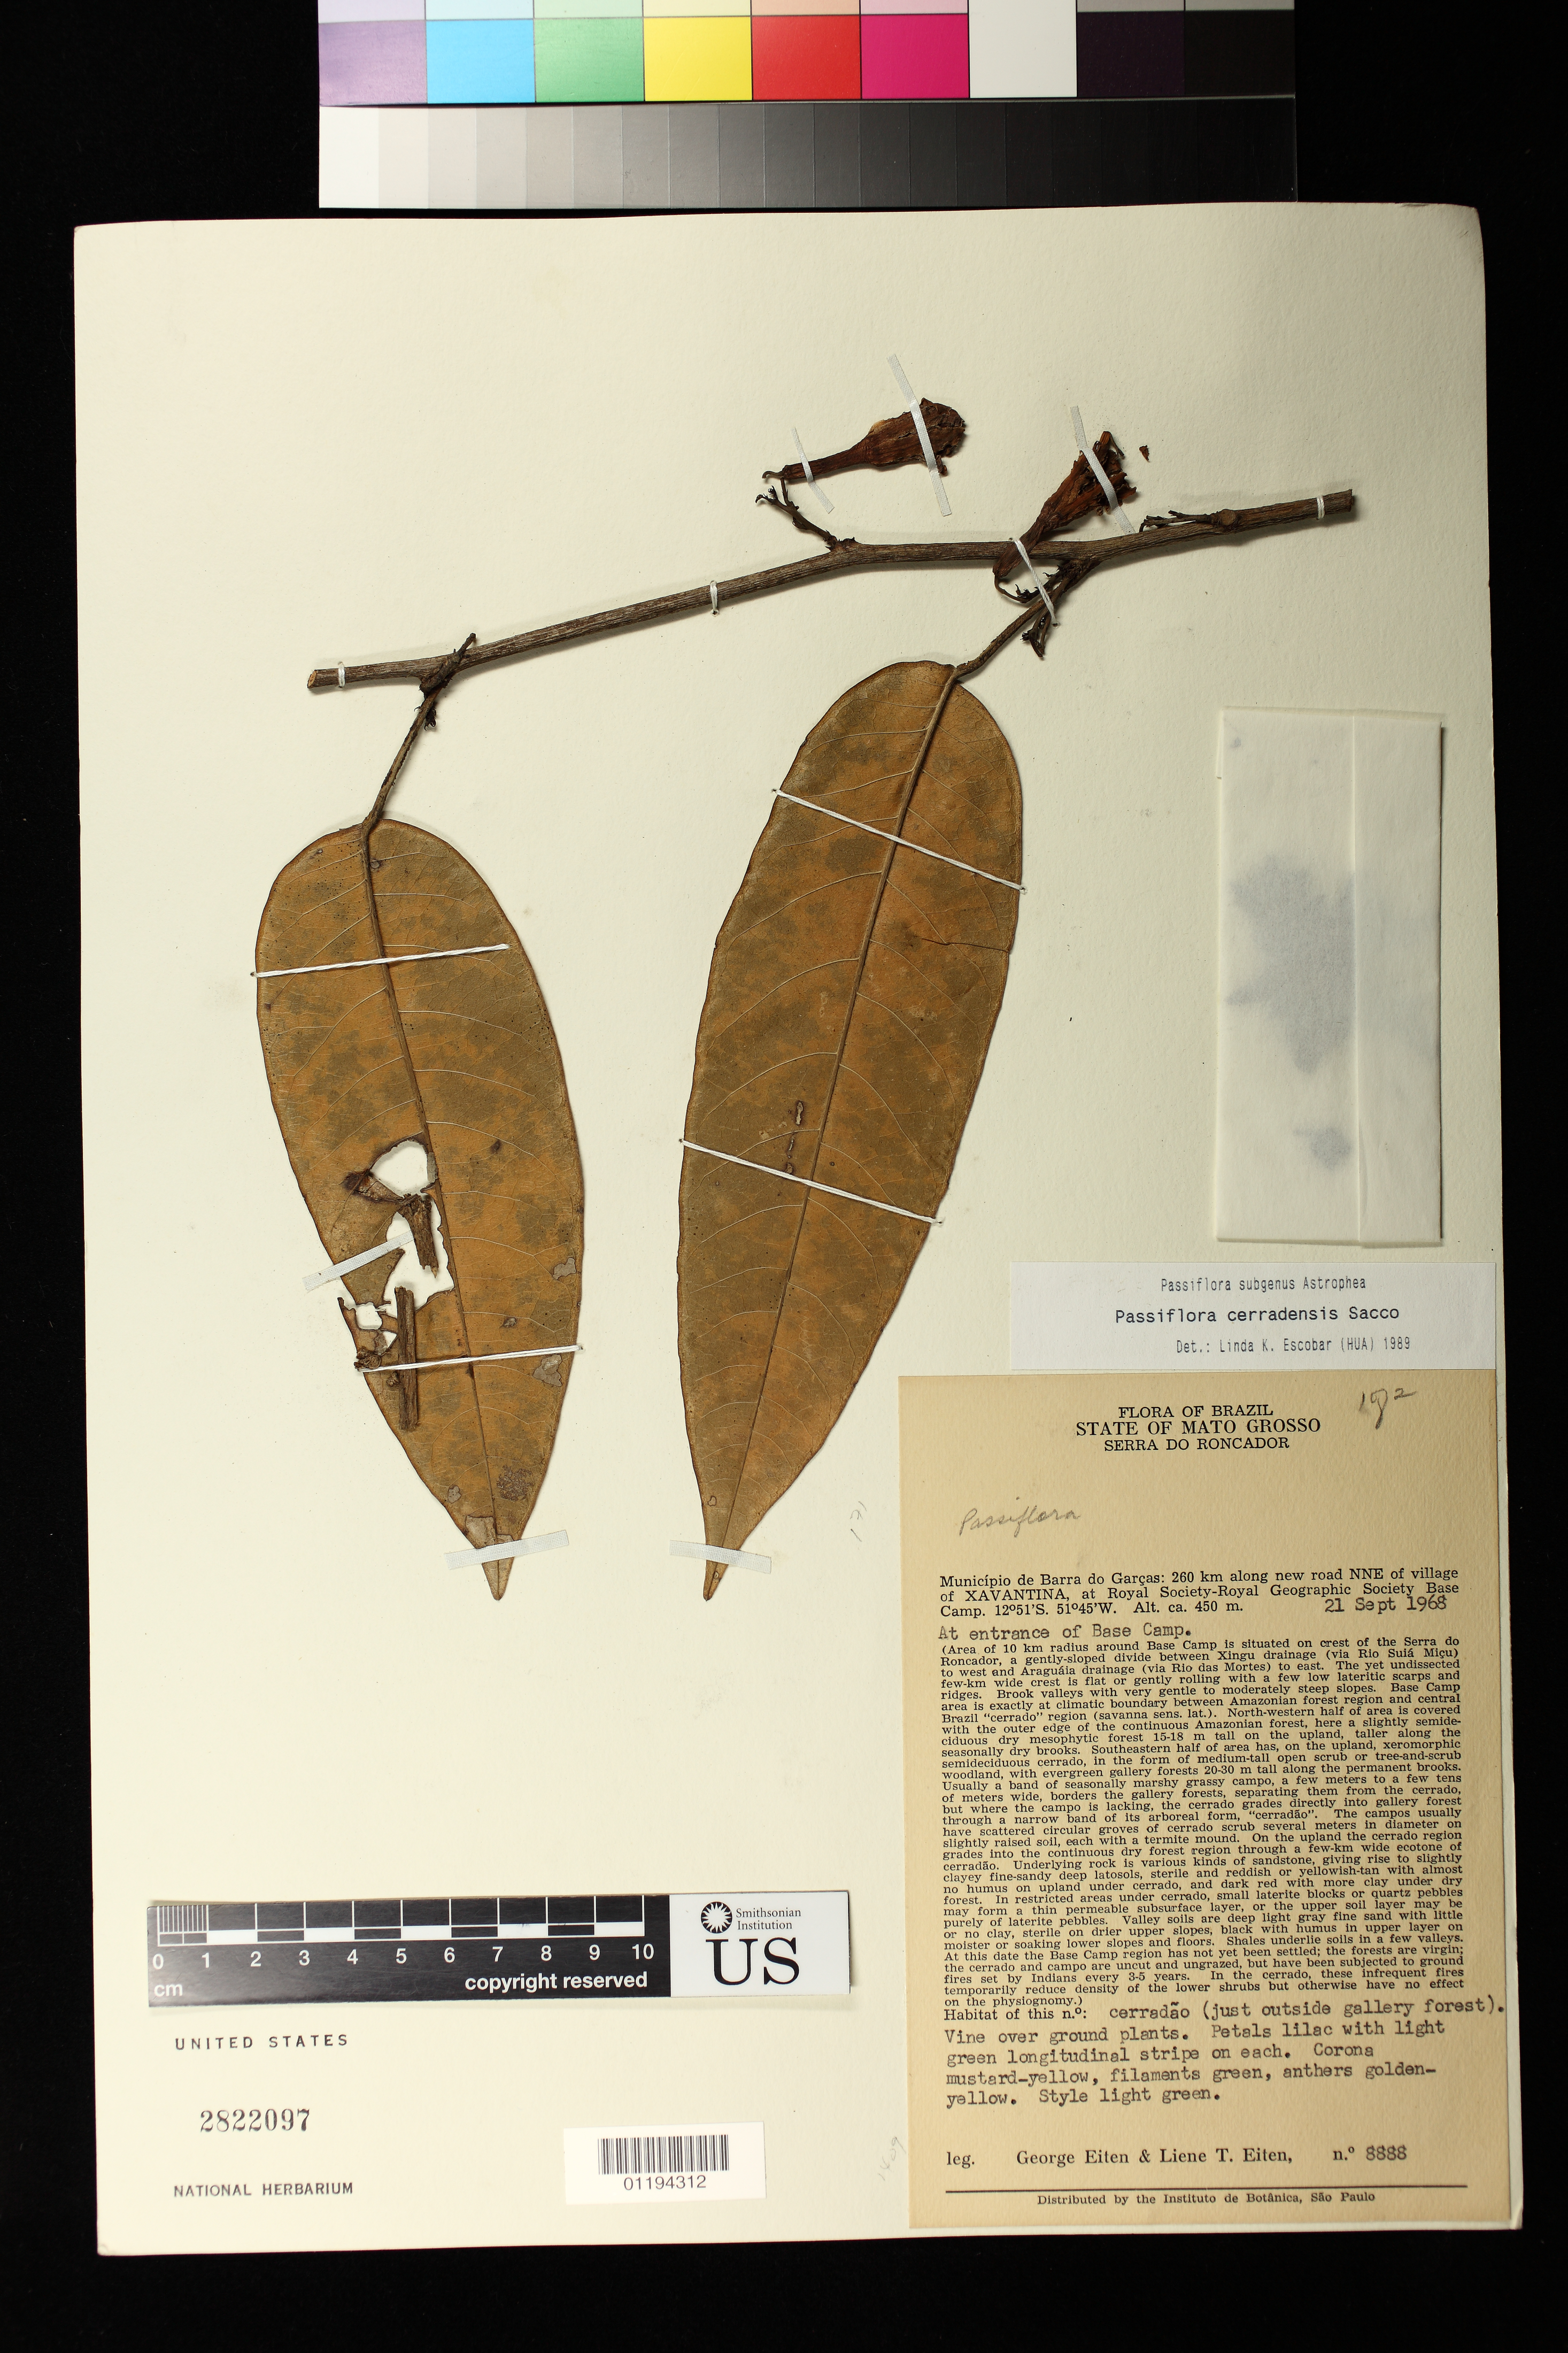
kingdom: Plantae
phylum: Tracheophyta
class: Magnoliopsida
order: Malpighiales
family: Passifloraceae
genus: Passiflora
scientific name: Passiflora cerradensis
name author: Sacco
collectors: G. Eiten & L. T. Eiten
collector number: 8888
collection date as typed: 21 Sep 1968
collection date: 1968-09-21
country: Brazil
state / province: Mato Grosso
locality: Município de Barra do Garças:260 km along new road NNE of Xavatina, at Royal Society-Royal Geographic Society Base Camp.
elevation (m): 450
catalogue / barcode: US 2822097